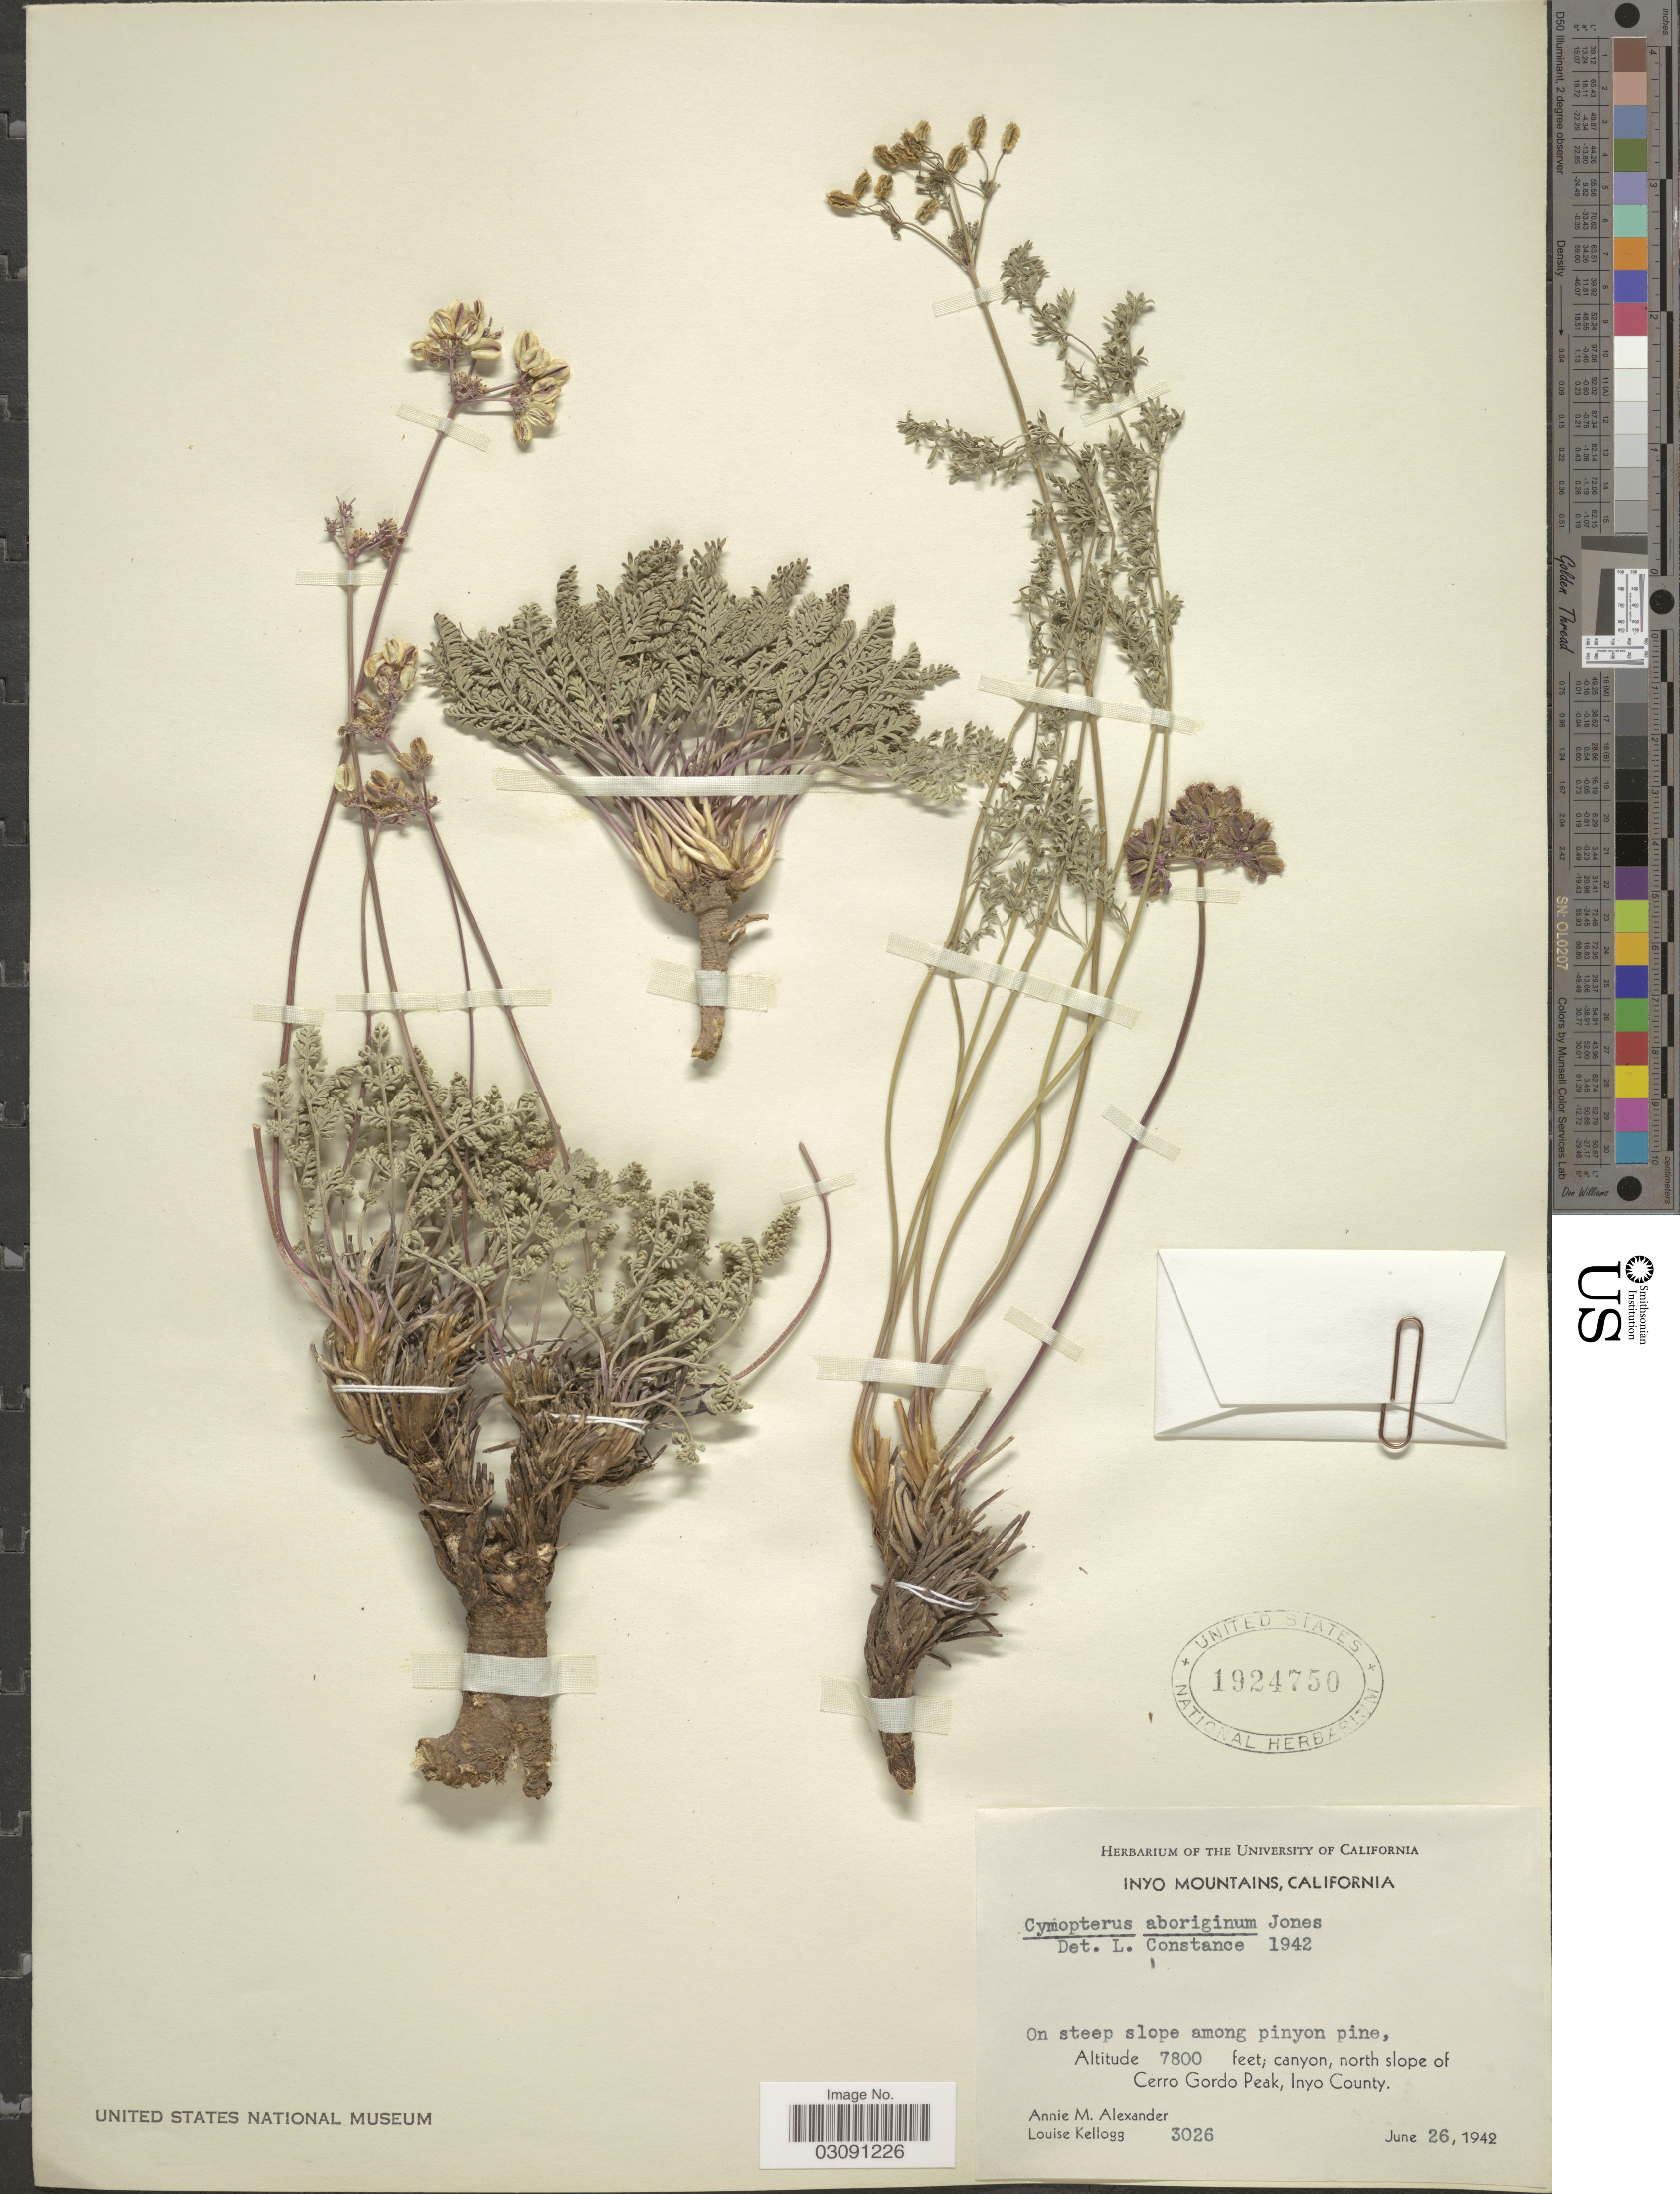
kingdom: Plantae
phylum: Tracheophyta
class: Magnoliopsida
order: Apiales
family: Apiaceae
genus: Cymopterus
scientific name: Cymopterus aboriginum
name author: M.E. Jones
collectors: A. M. Alexander & L. Kellogg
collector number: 3026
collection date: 1942-06-26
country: United States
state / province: California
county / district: Inyo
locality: Inyo Mountains, On steep slope among pinyon pine, canyon, north slope of Cerro Gordo Peak, Inyo County.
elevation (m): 2377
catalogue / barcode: US 1924750